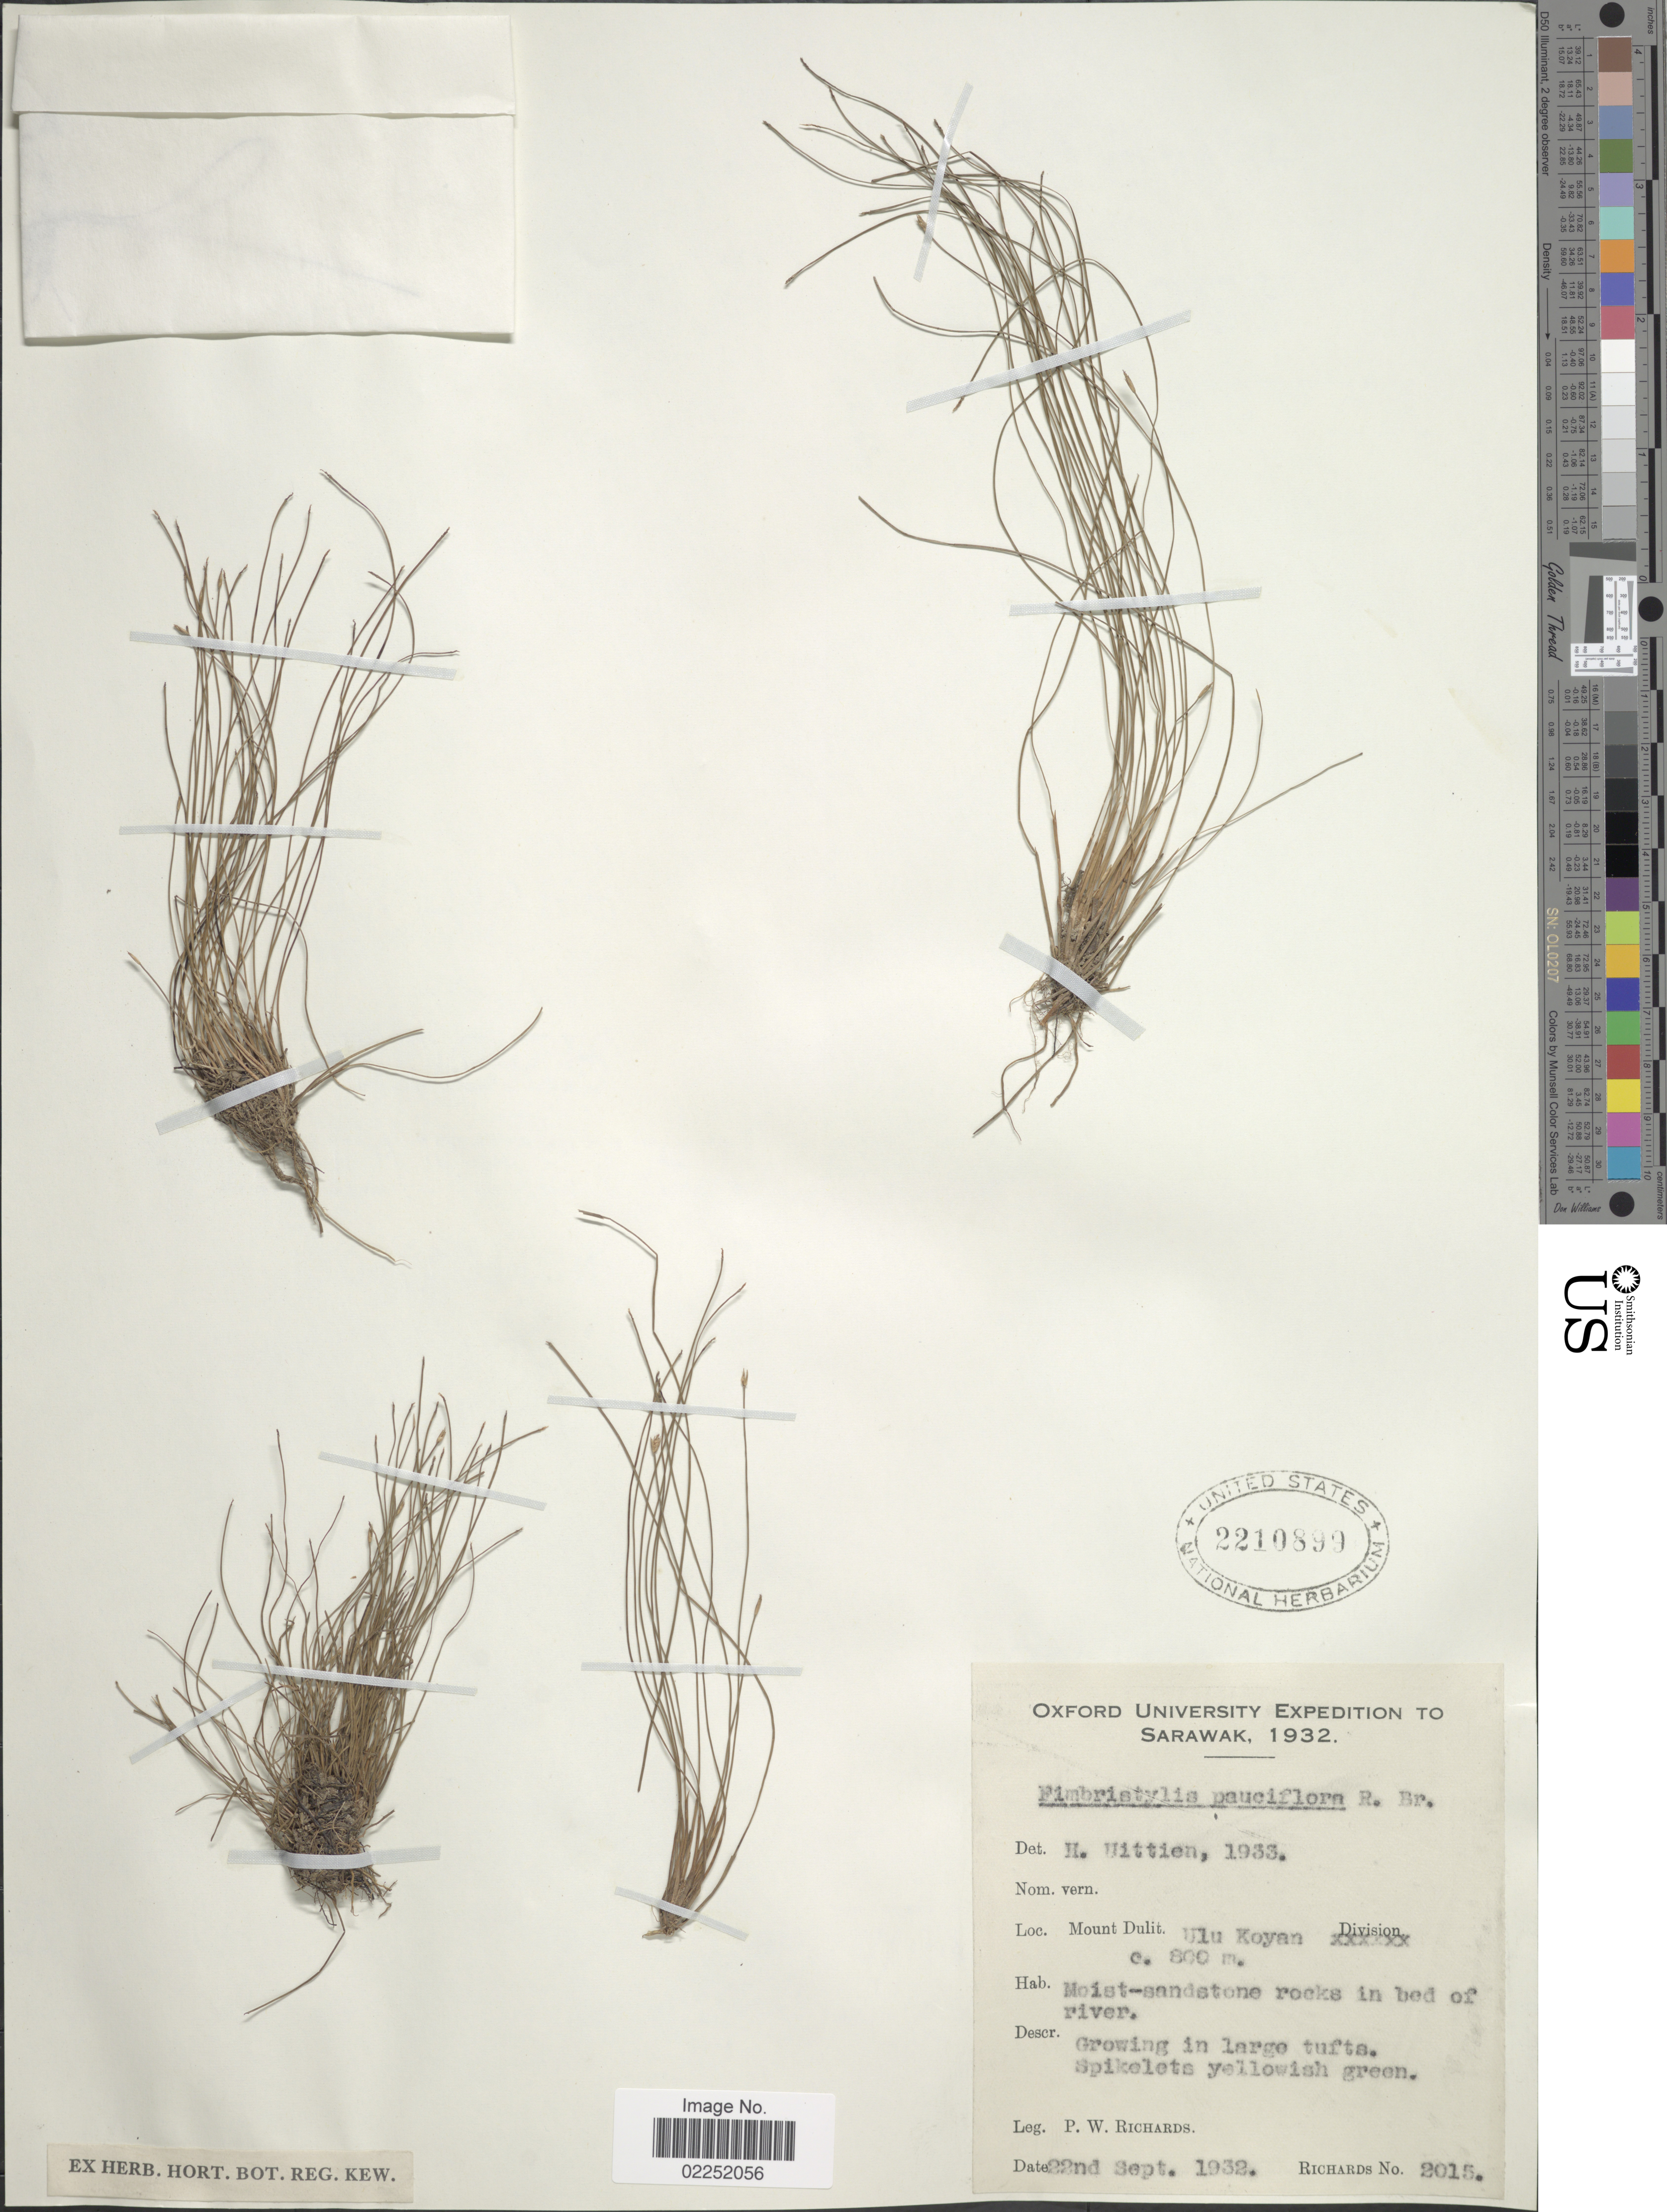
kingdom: Plantae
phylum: Tracheophyta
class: Liliopsida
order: Poales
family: Cyperaceae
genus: Fimbristylis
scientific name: Fimbristylis pauciflora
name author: R. Br.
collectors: P. Richards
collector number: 2015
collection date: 1932-09-22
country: Malaysia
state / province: Sarawak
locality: Mount Dulit, Ulu Koyan Division, Moist-sandstone rocks in bed of river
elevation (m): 800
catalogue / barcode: US 2210899